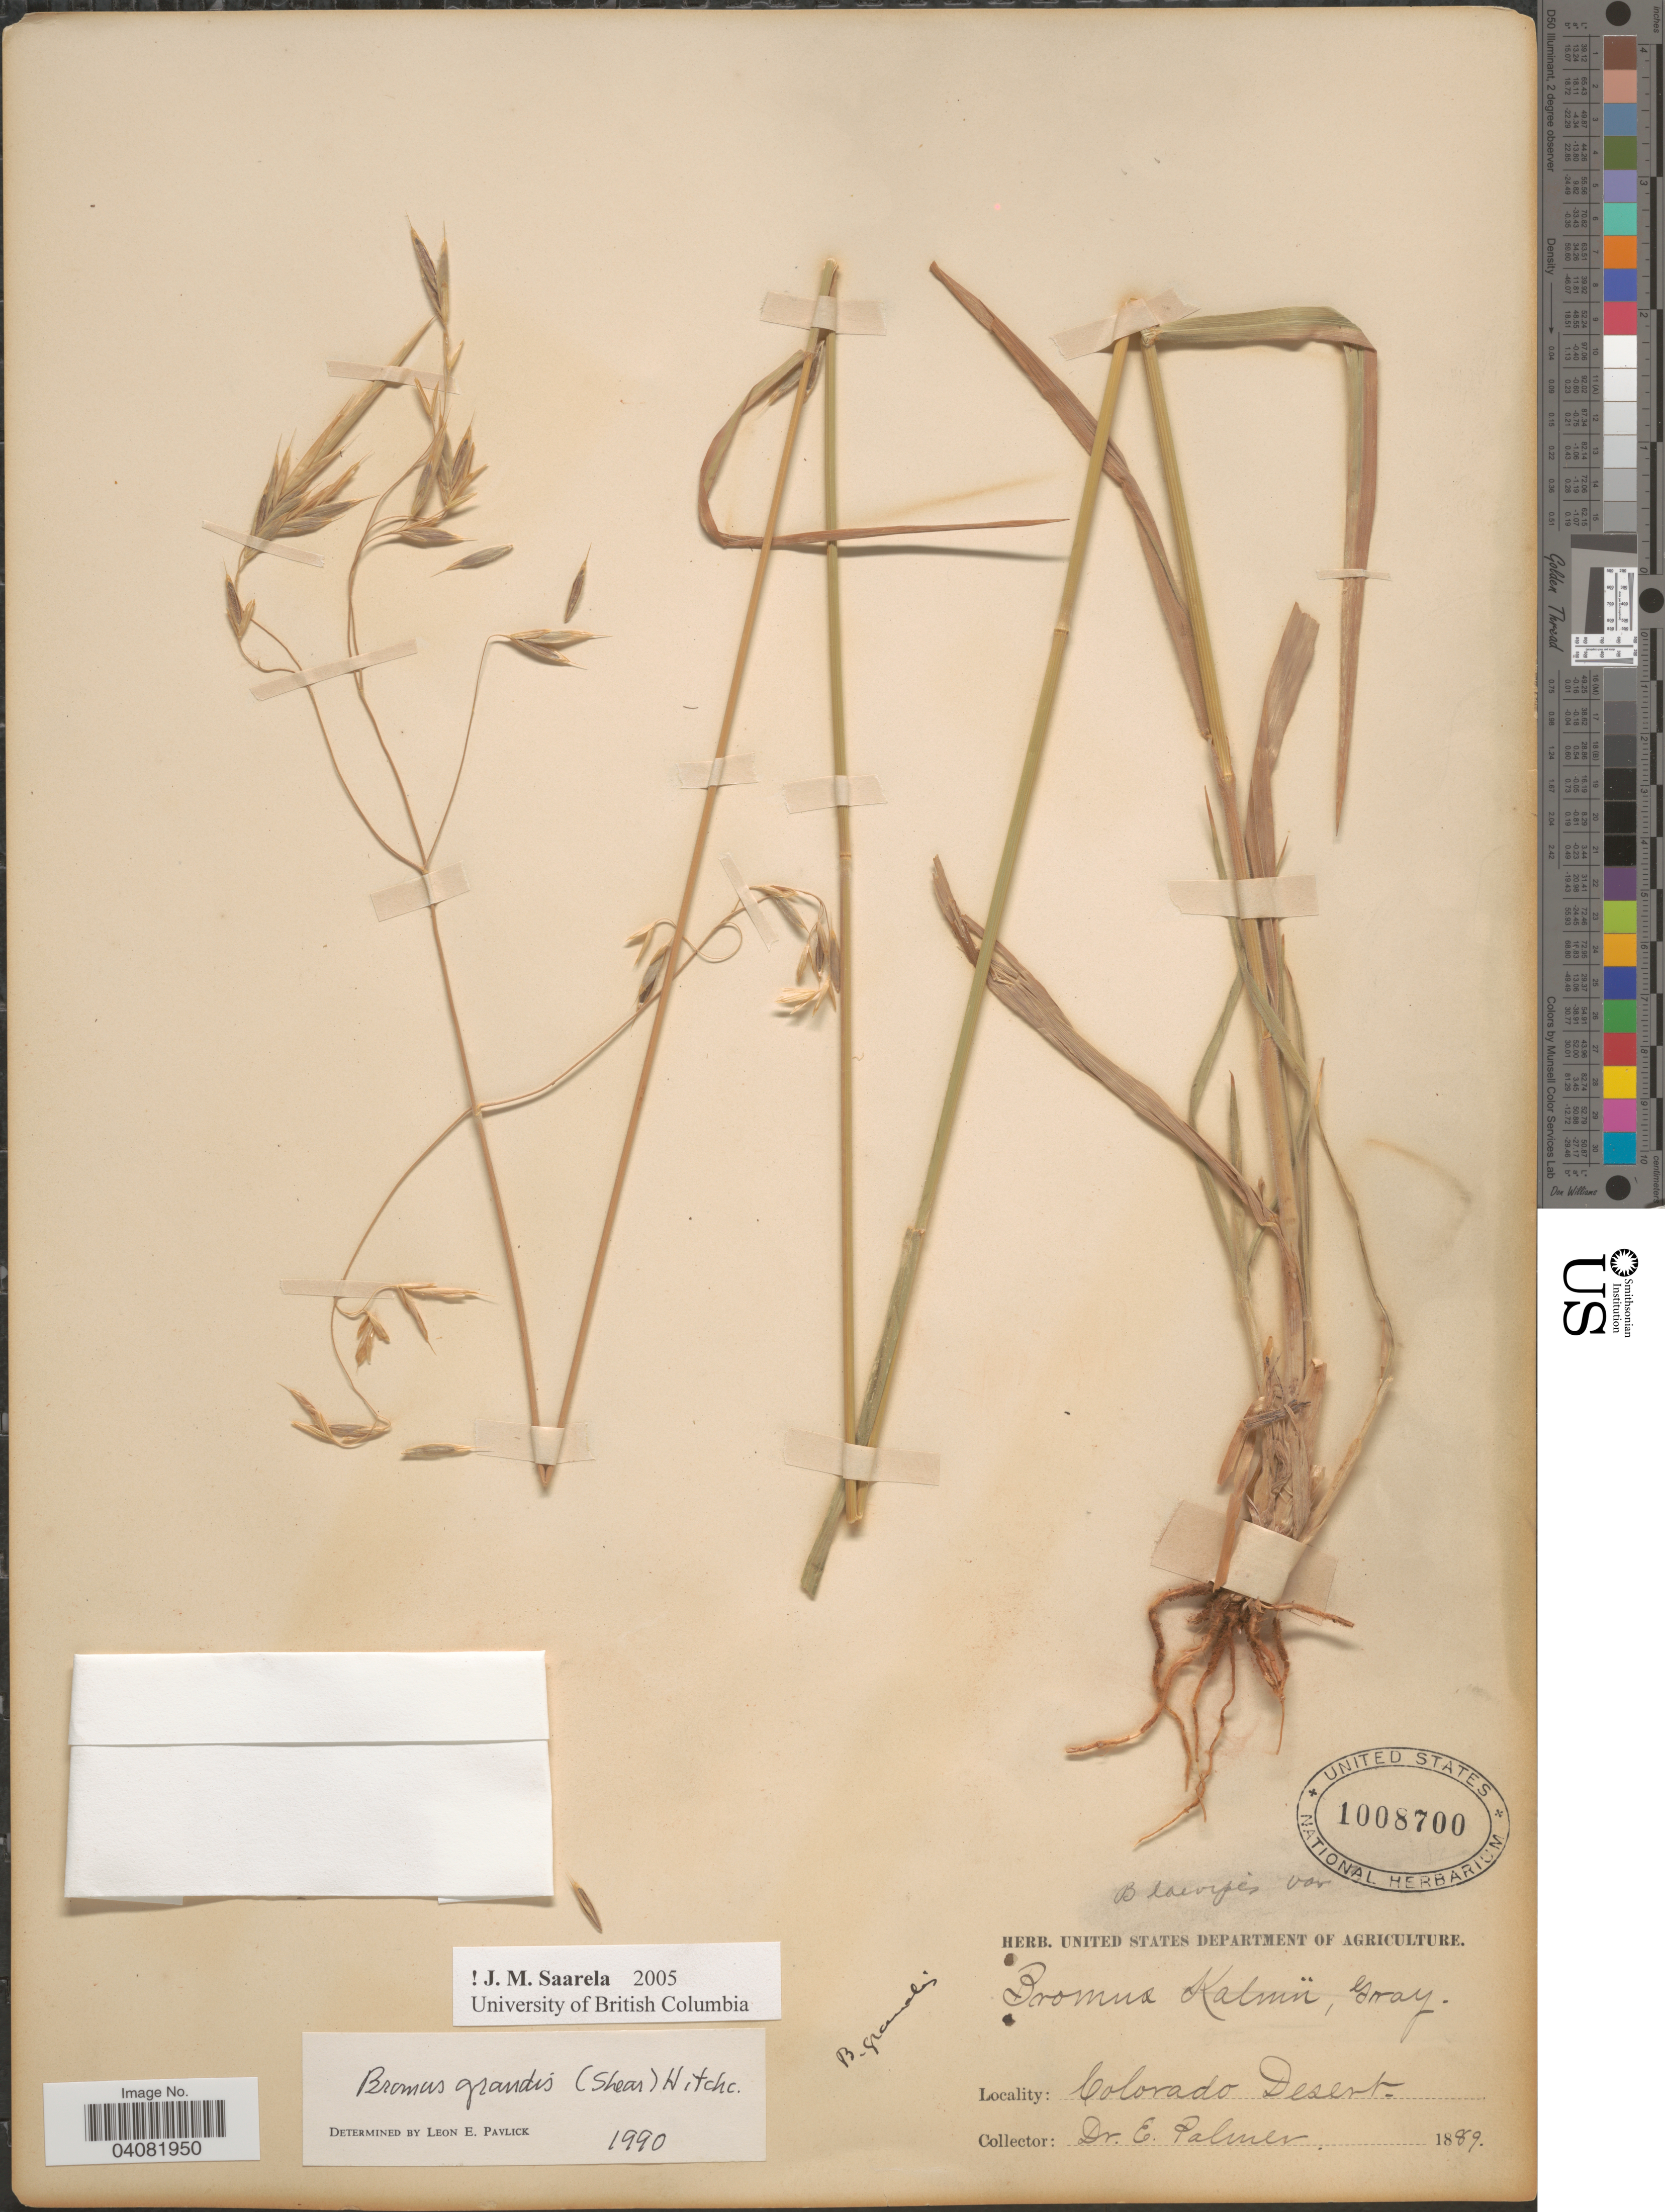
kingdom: Plantae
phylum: Tracheophyta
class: Liliopsida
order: Poales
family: Poaceae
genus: Bromus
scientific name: Bromus grandis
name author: (Shear) Hitchc.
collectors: E. Palmer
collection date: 1889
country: United States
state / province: Colorado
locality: Colorado Desert.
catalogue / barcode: US 1008700